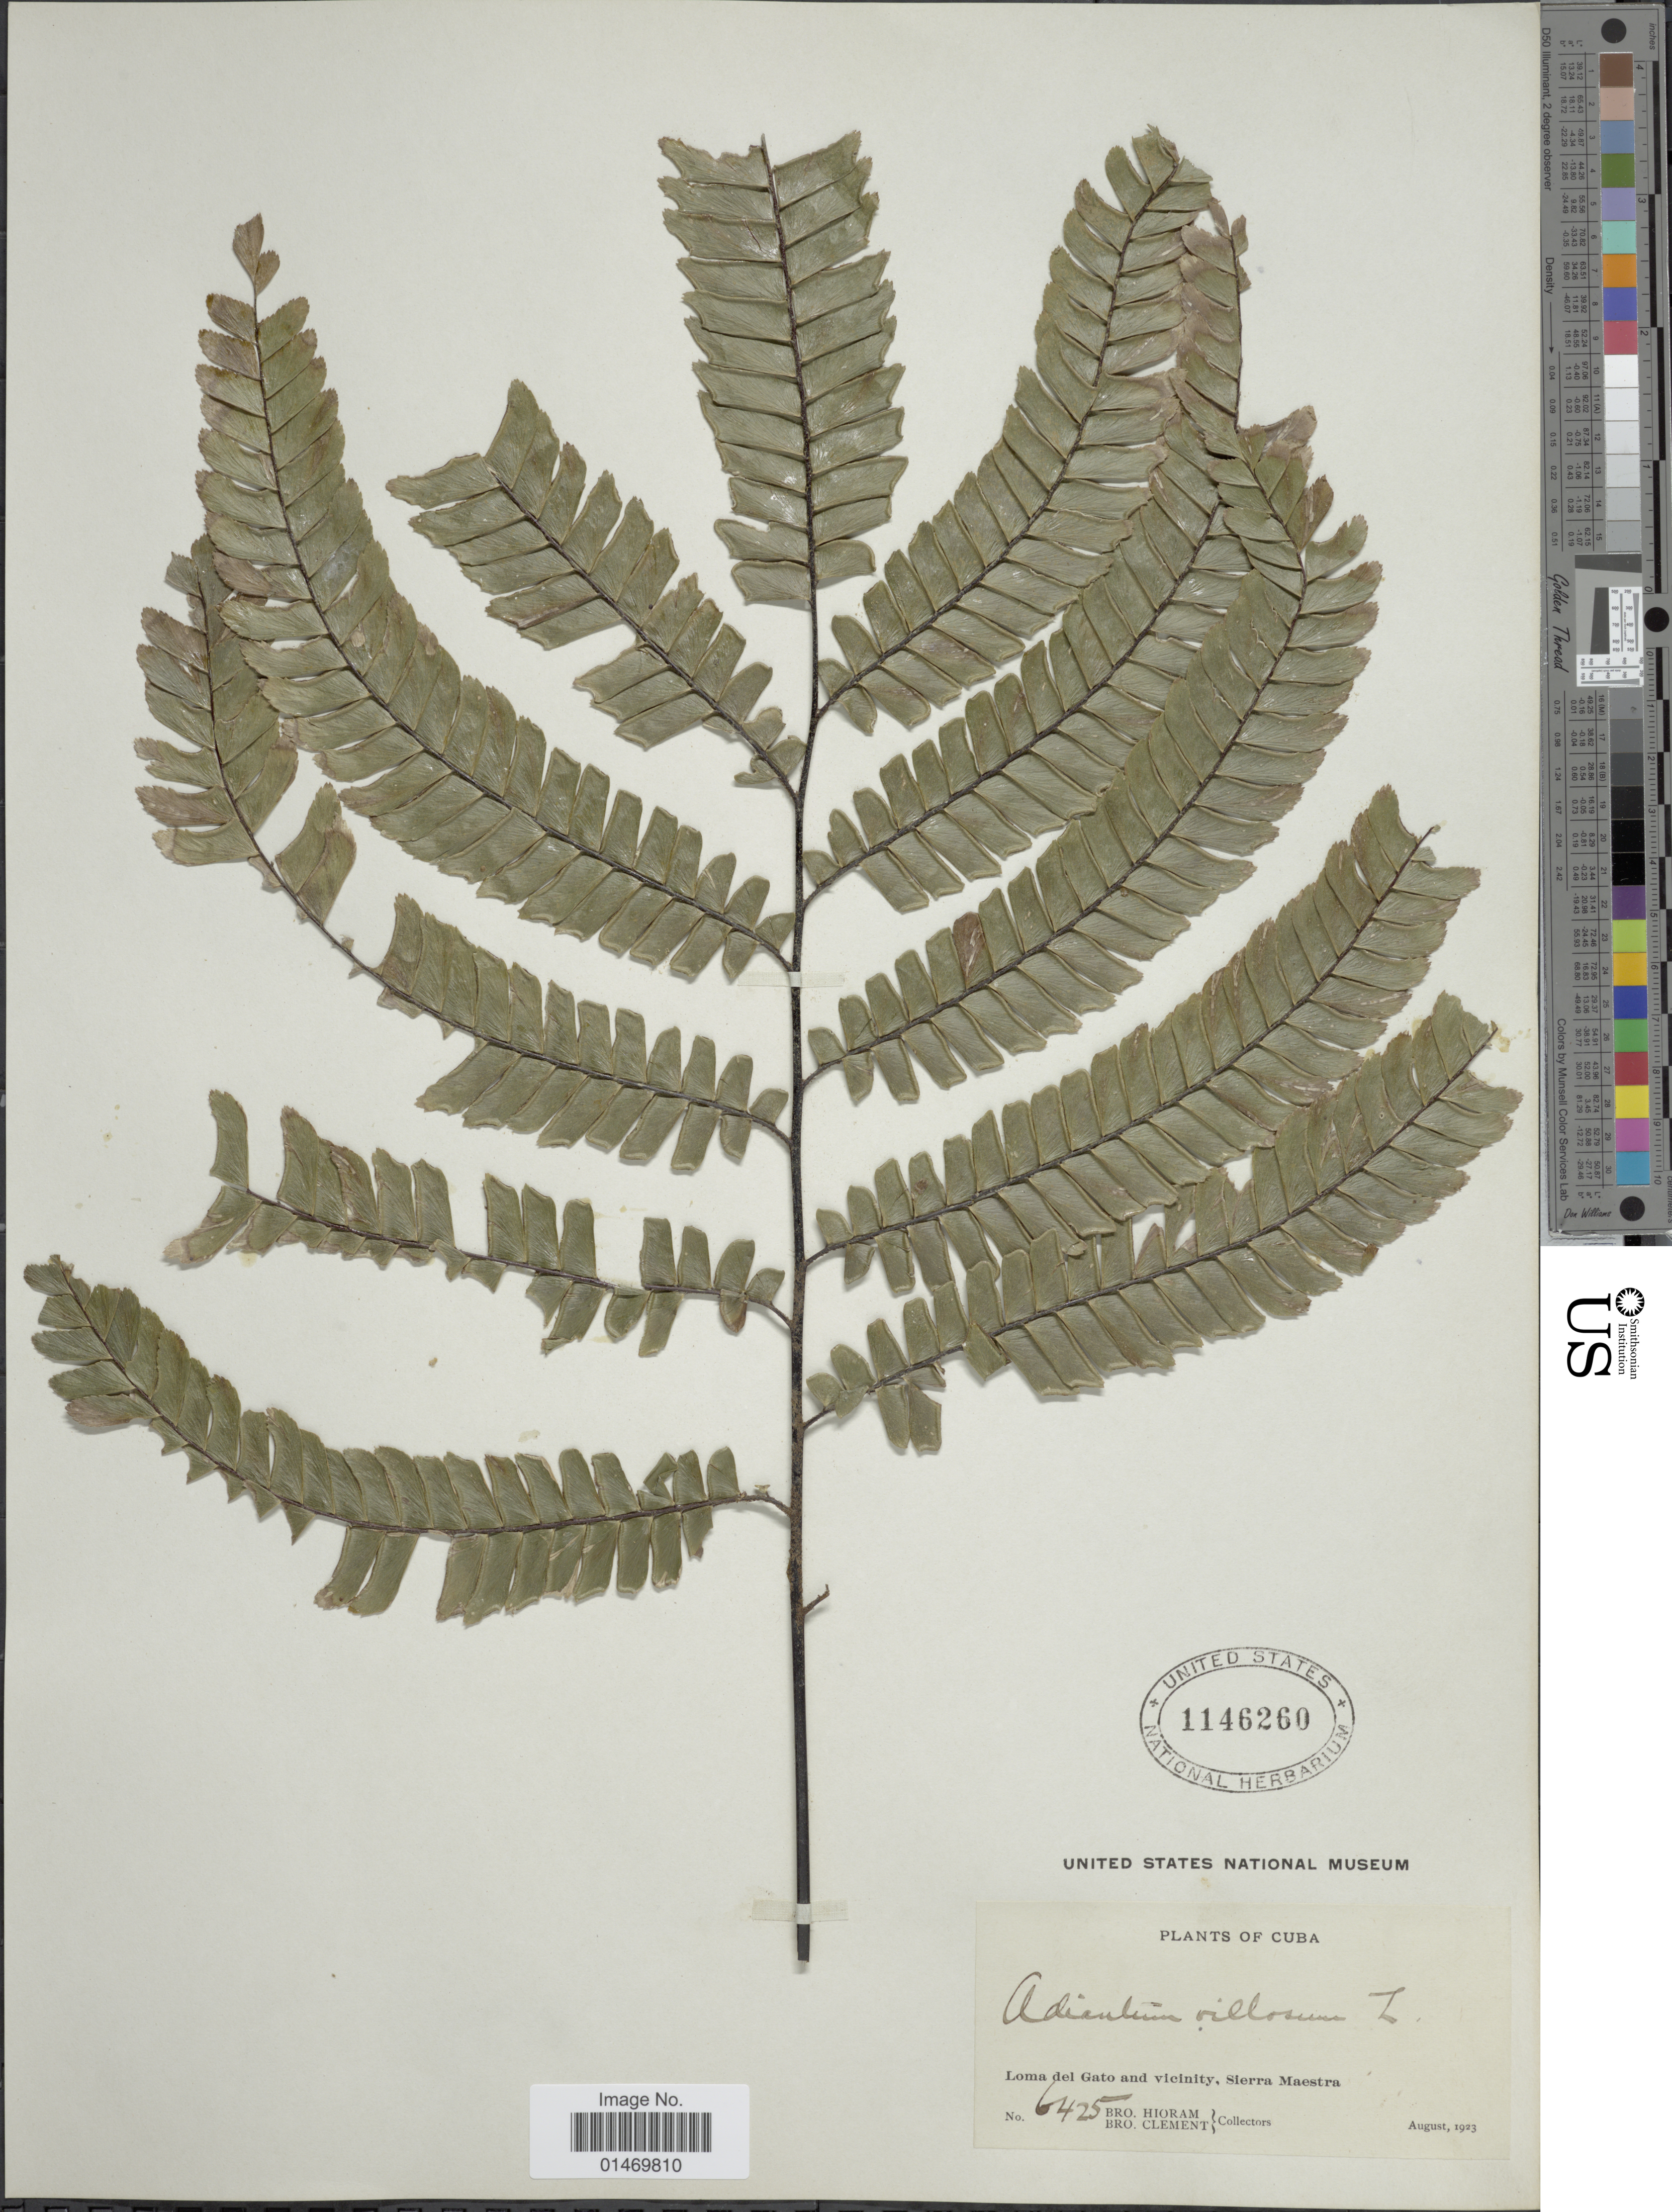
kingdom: Plantae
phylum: Tracheophyta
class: Polypodiopsida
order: Polypodiales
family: Pteridaceae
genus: Adiantum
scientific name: Adiantum villosum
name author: L.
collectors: Bro. Hioram & B. Clement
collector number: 6425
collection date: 1923-08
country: Cuba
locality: Cuba, Loma del Gato and vicinity, Sierra Maestra.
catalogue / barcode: US 1146260